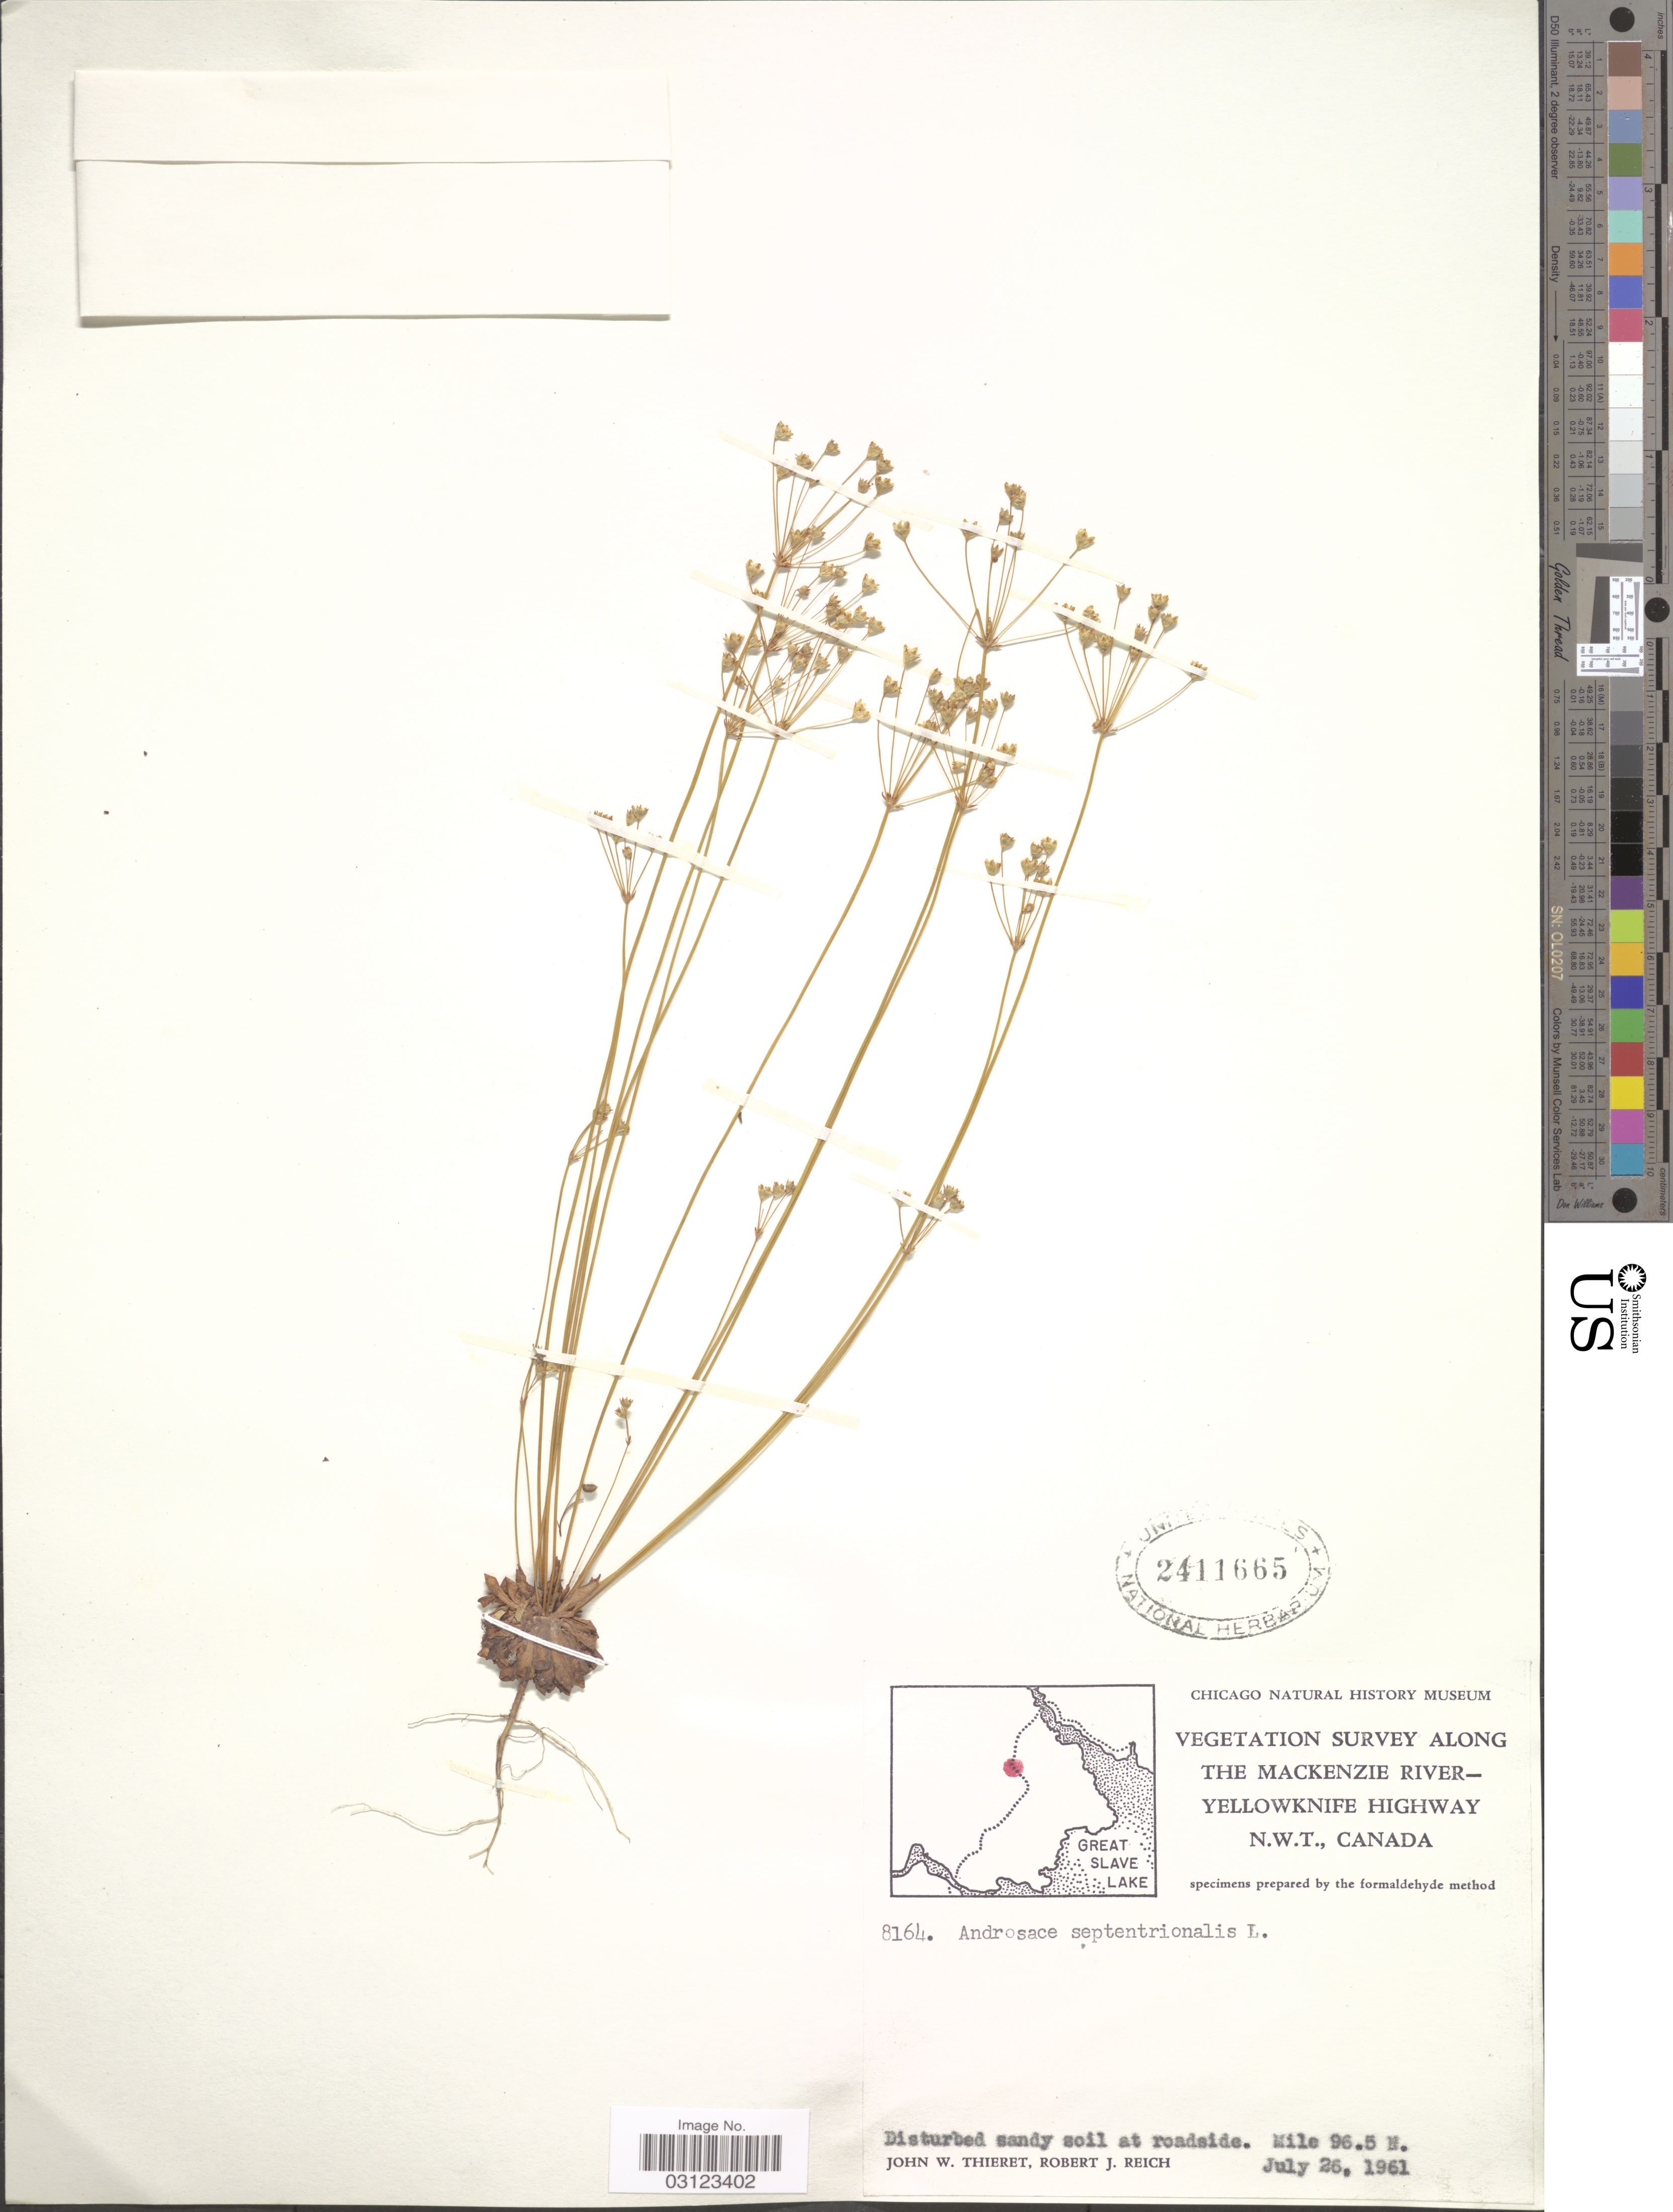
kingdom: Plantae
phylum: Tracheophyta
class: Magnoliopsida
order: Ericales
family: Primulaceae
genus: Androsace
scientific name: Androsace septentrionalis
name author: L.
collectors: J. W. Thieret & R. Reich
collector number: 8164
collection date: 1961-07-26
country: Canada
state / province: Northwest Territories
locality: Vegetation survey along the Mackenzie River - Yellowknife Highway. Mile 96.5 N.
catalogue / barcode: US 2411665